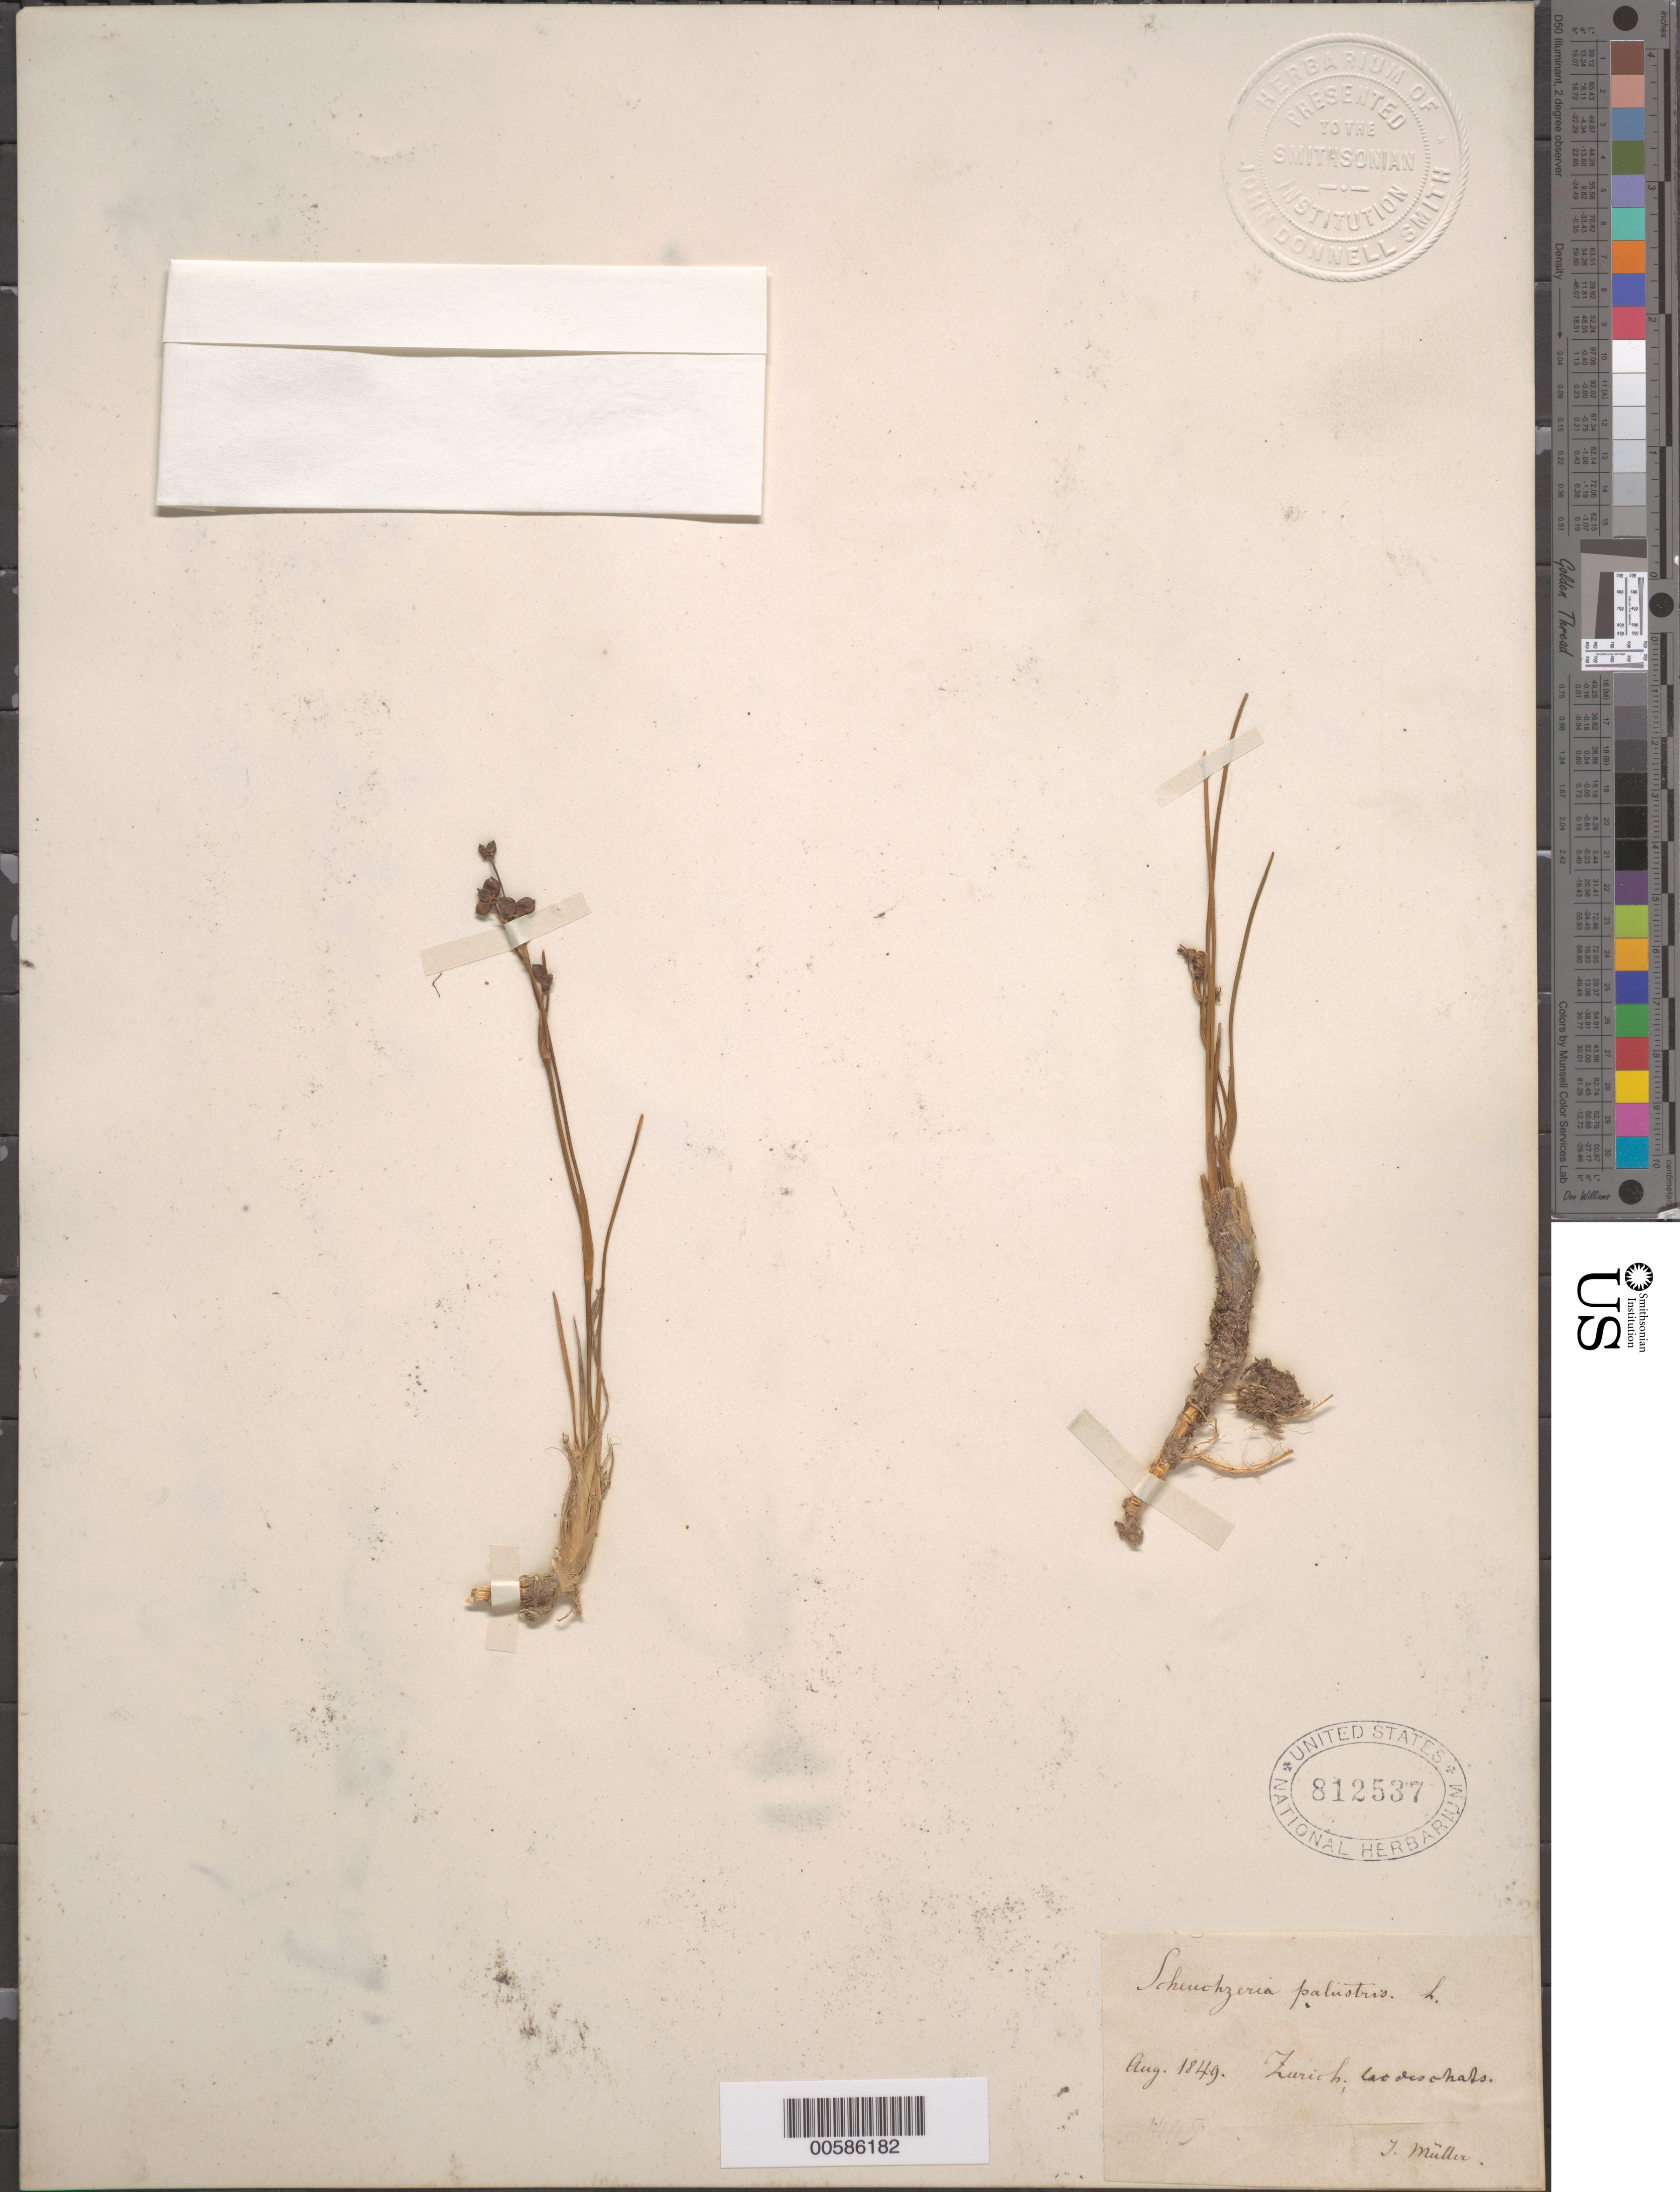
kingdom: Plantae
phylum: Tracheophyta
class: Liliopsida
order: Alismatales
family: Scheuchzeriaceae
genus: Scheuchzeria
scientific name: Scheuchzeria palustris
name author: L.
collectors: T. Muller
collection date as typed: Aug 1849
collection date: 1849-08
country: Switzerland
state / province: Zürich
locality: Zurich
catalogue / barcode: US 812537